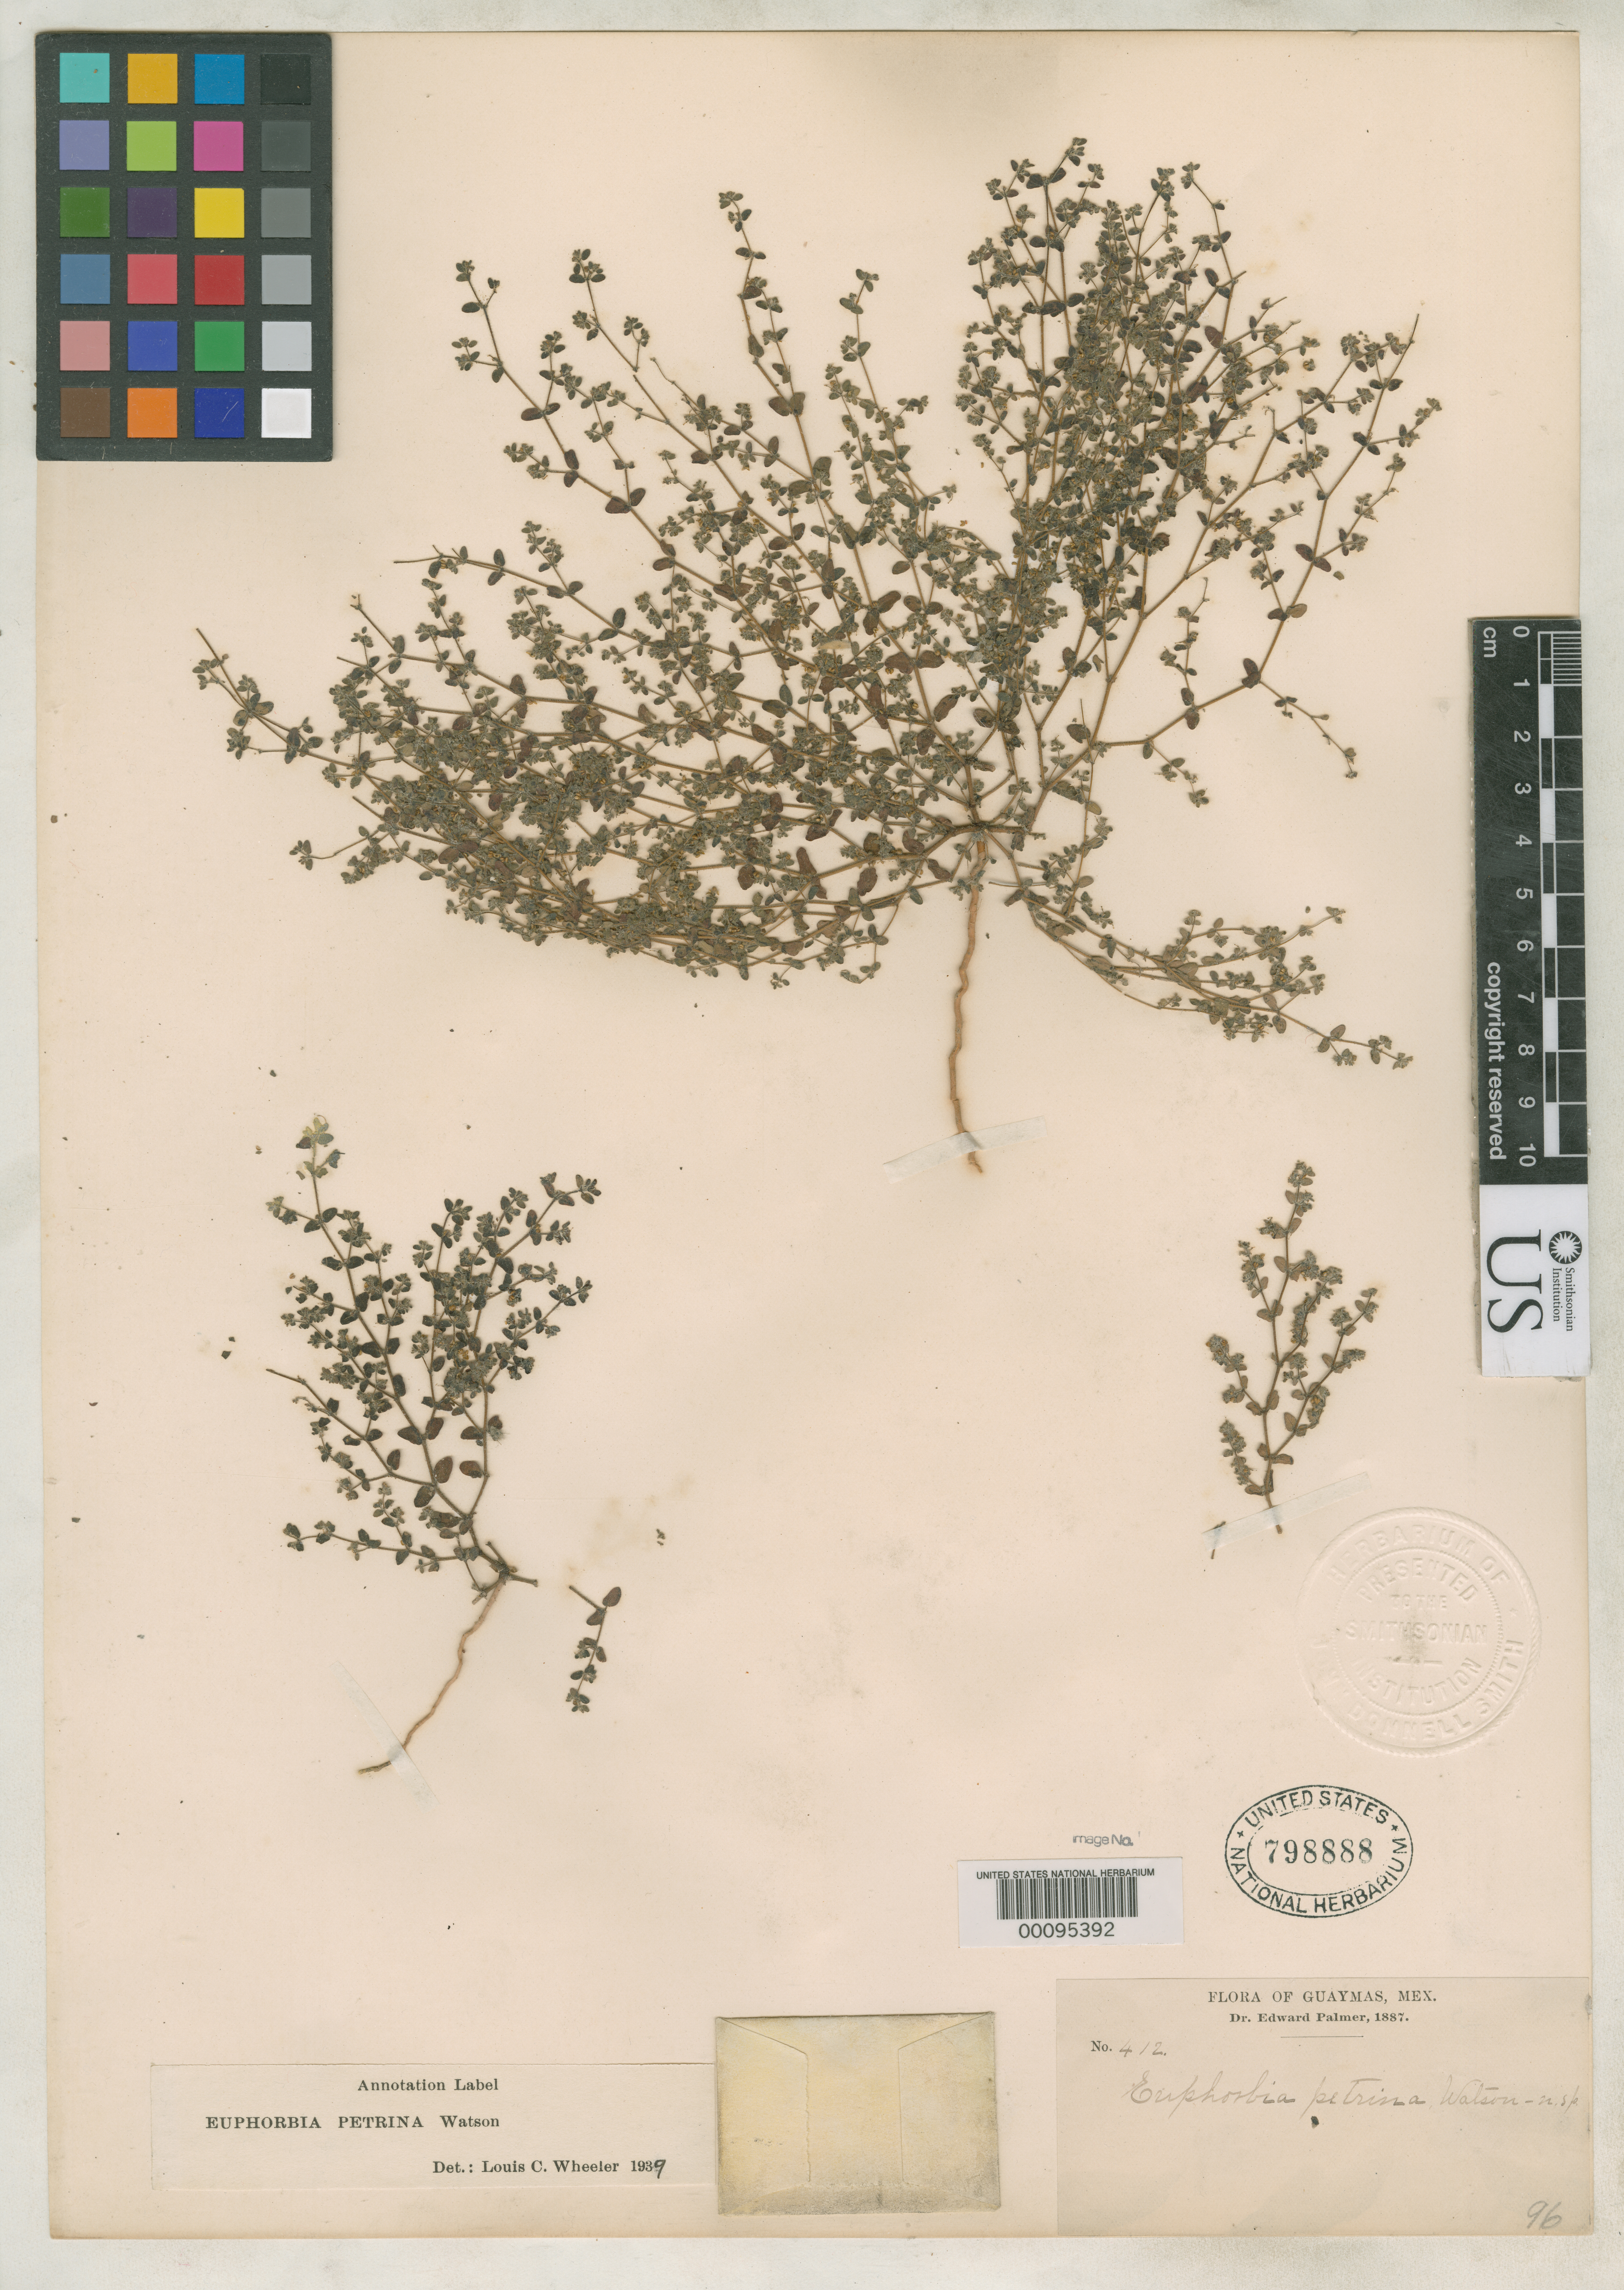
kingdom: Plantae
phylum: Tracheophyta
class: Magnoliopsida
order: Malpighiales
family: Euphorbiaceae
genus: Euphorbia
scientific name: Euphorbia petrina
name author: S. Watson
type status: Type Collection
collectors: E. Palmer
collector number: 412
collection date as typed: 1887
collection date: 1887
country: Mexico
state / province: Sonora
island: San Pedro Martin Island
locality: San Pedro Martin Island. [= San Pedro Martir Island?].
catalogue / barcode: US 798888